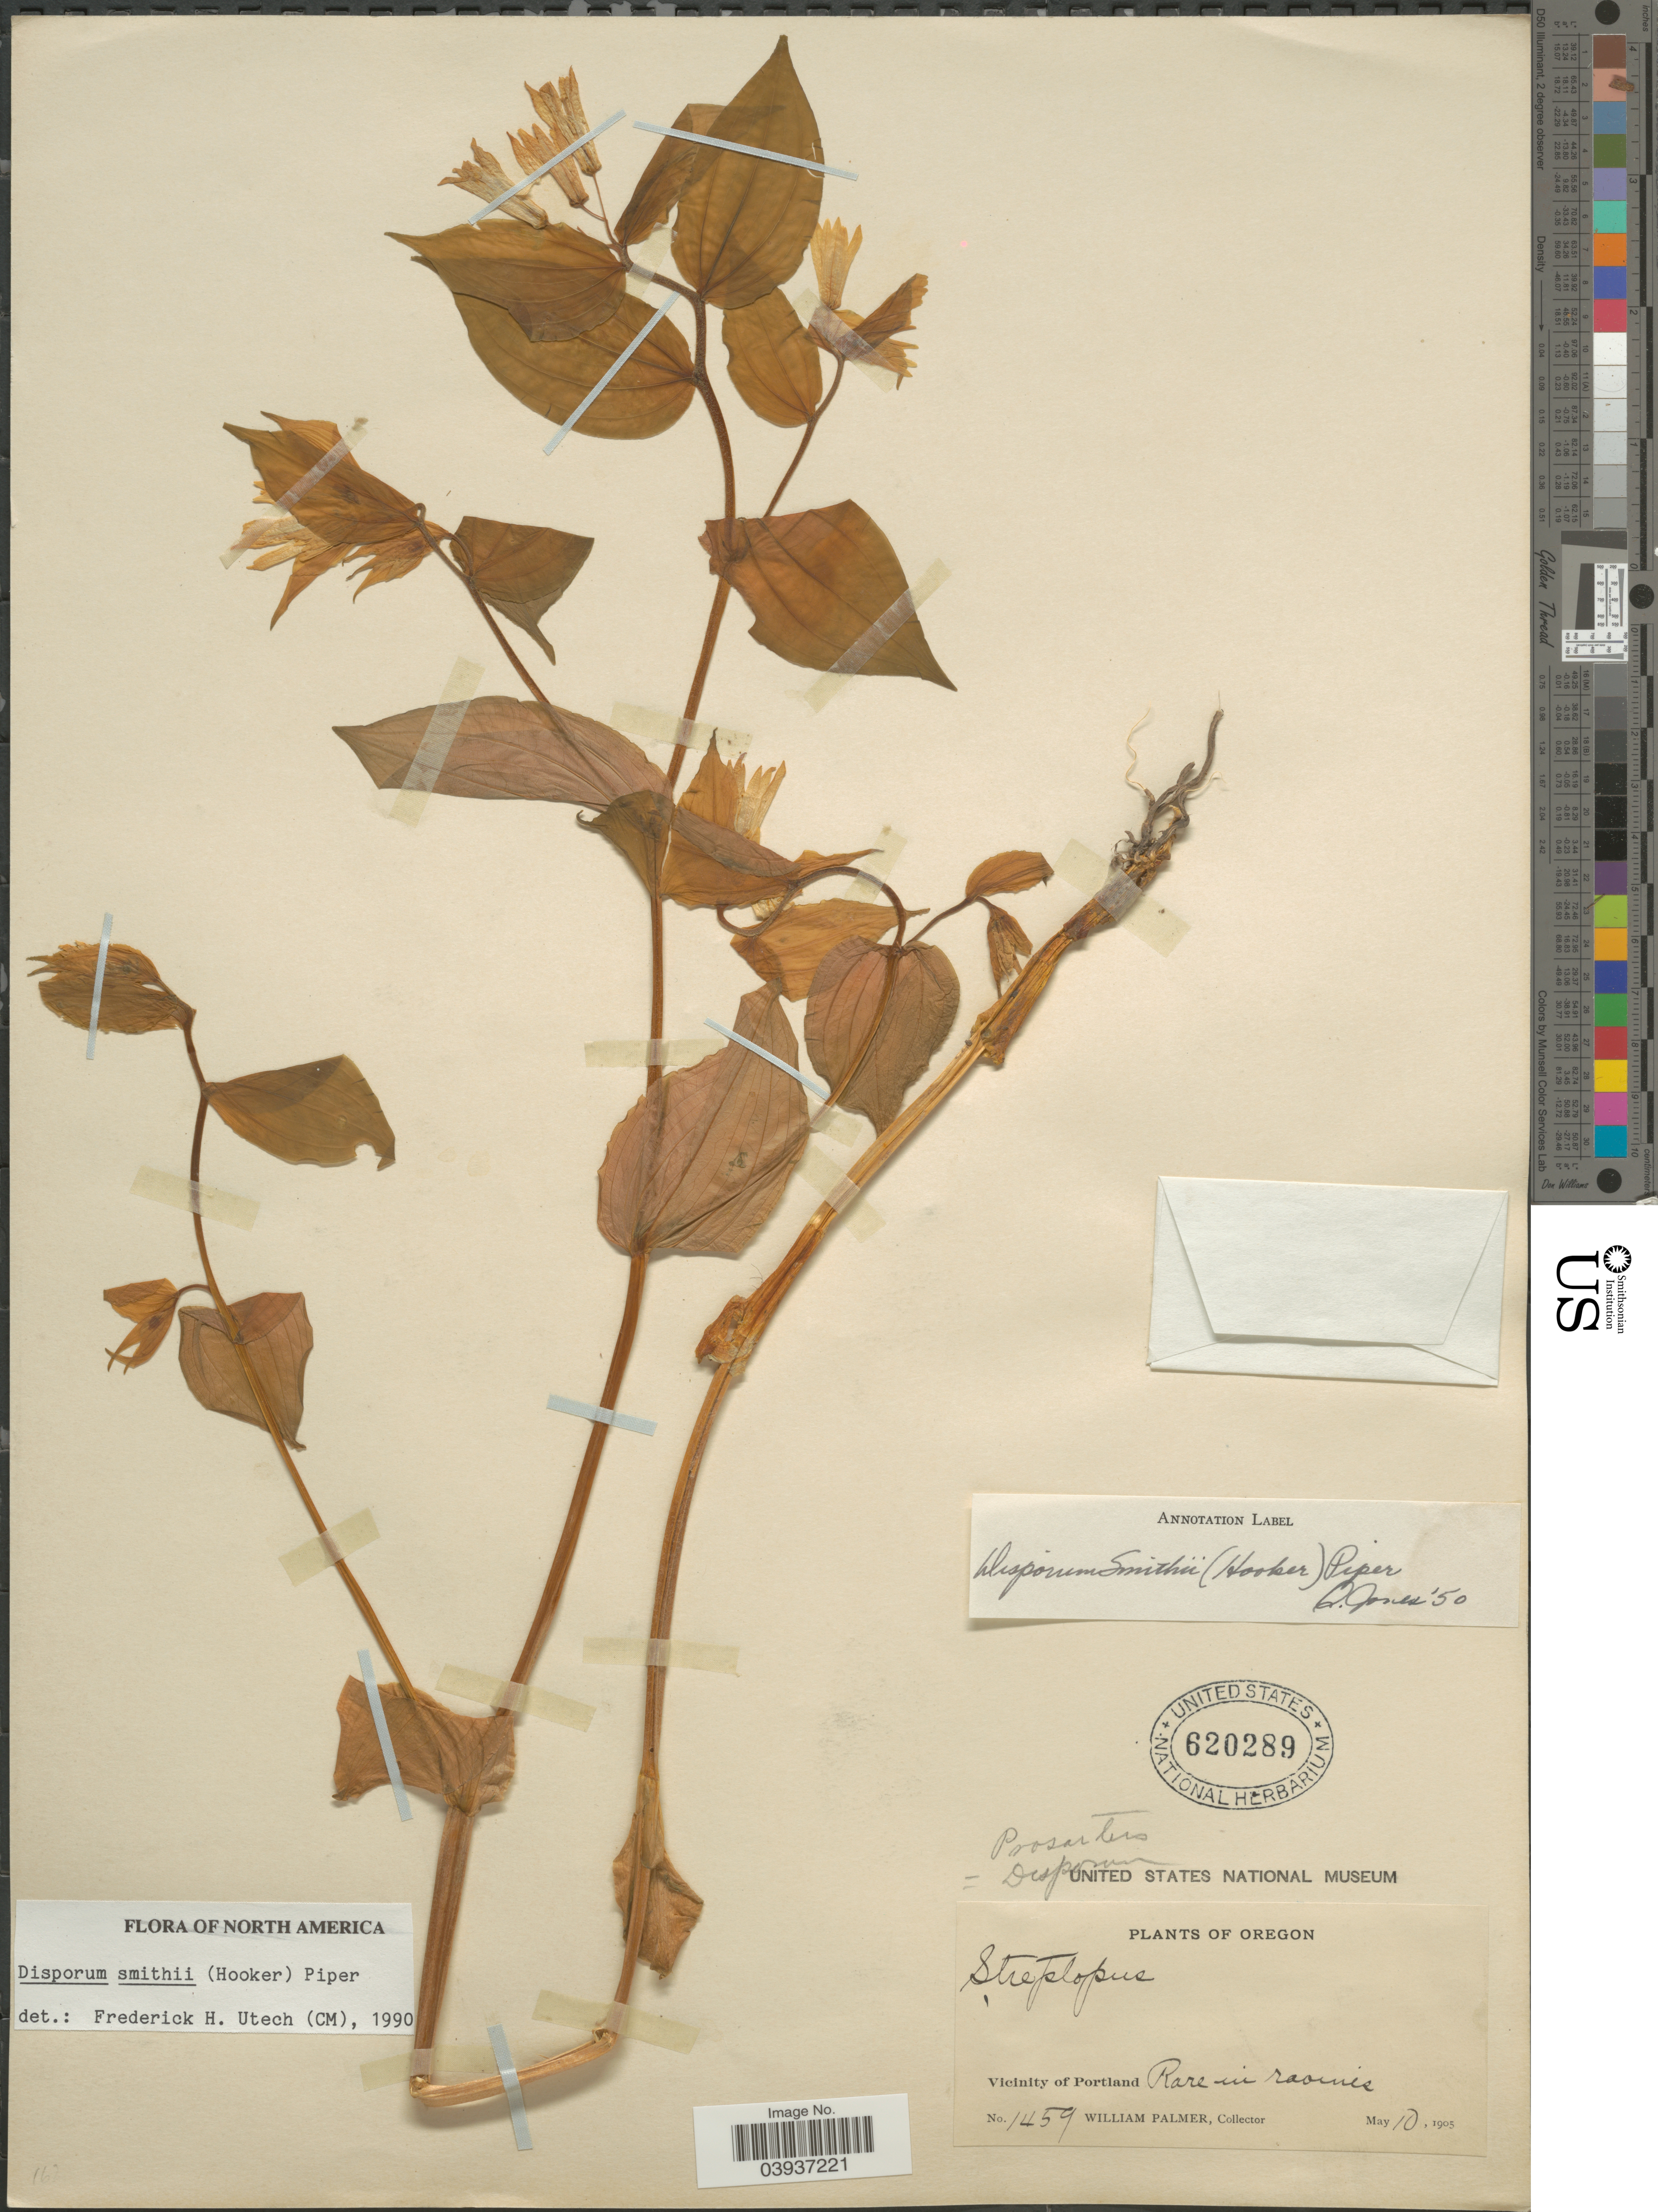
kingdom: Plantae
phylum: Tracheophyta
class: Liliopsida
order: Liliales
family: Colchicaceae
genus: Disporum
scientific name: Disporum smithii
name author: Piper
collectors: W. Palmer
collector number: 1459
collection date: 1905-05-10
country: United States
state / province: Oregon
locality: Vicinity of Portland.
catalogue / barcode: US 620289